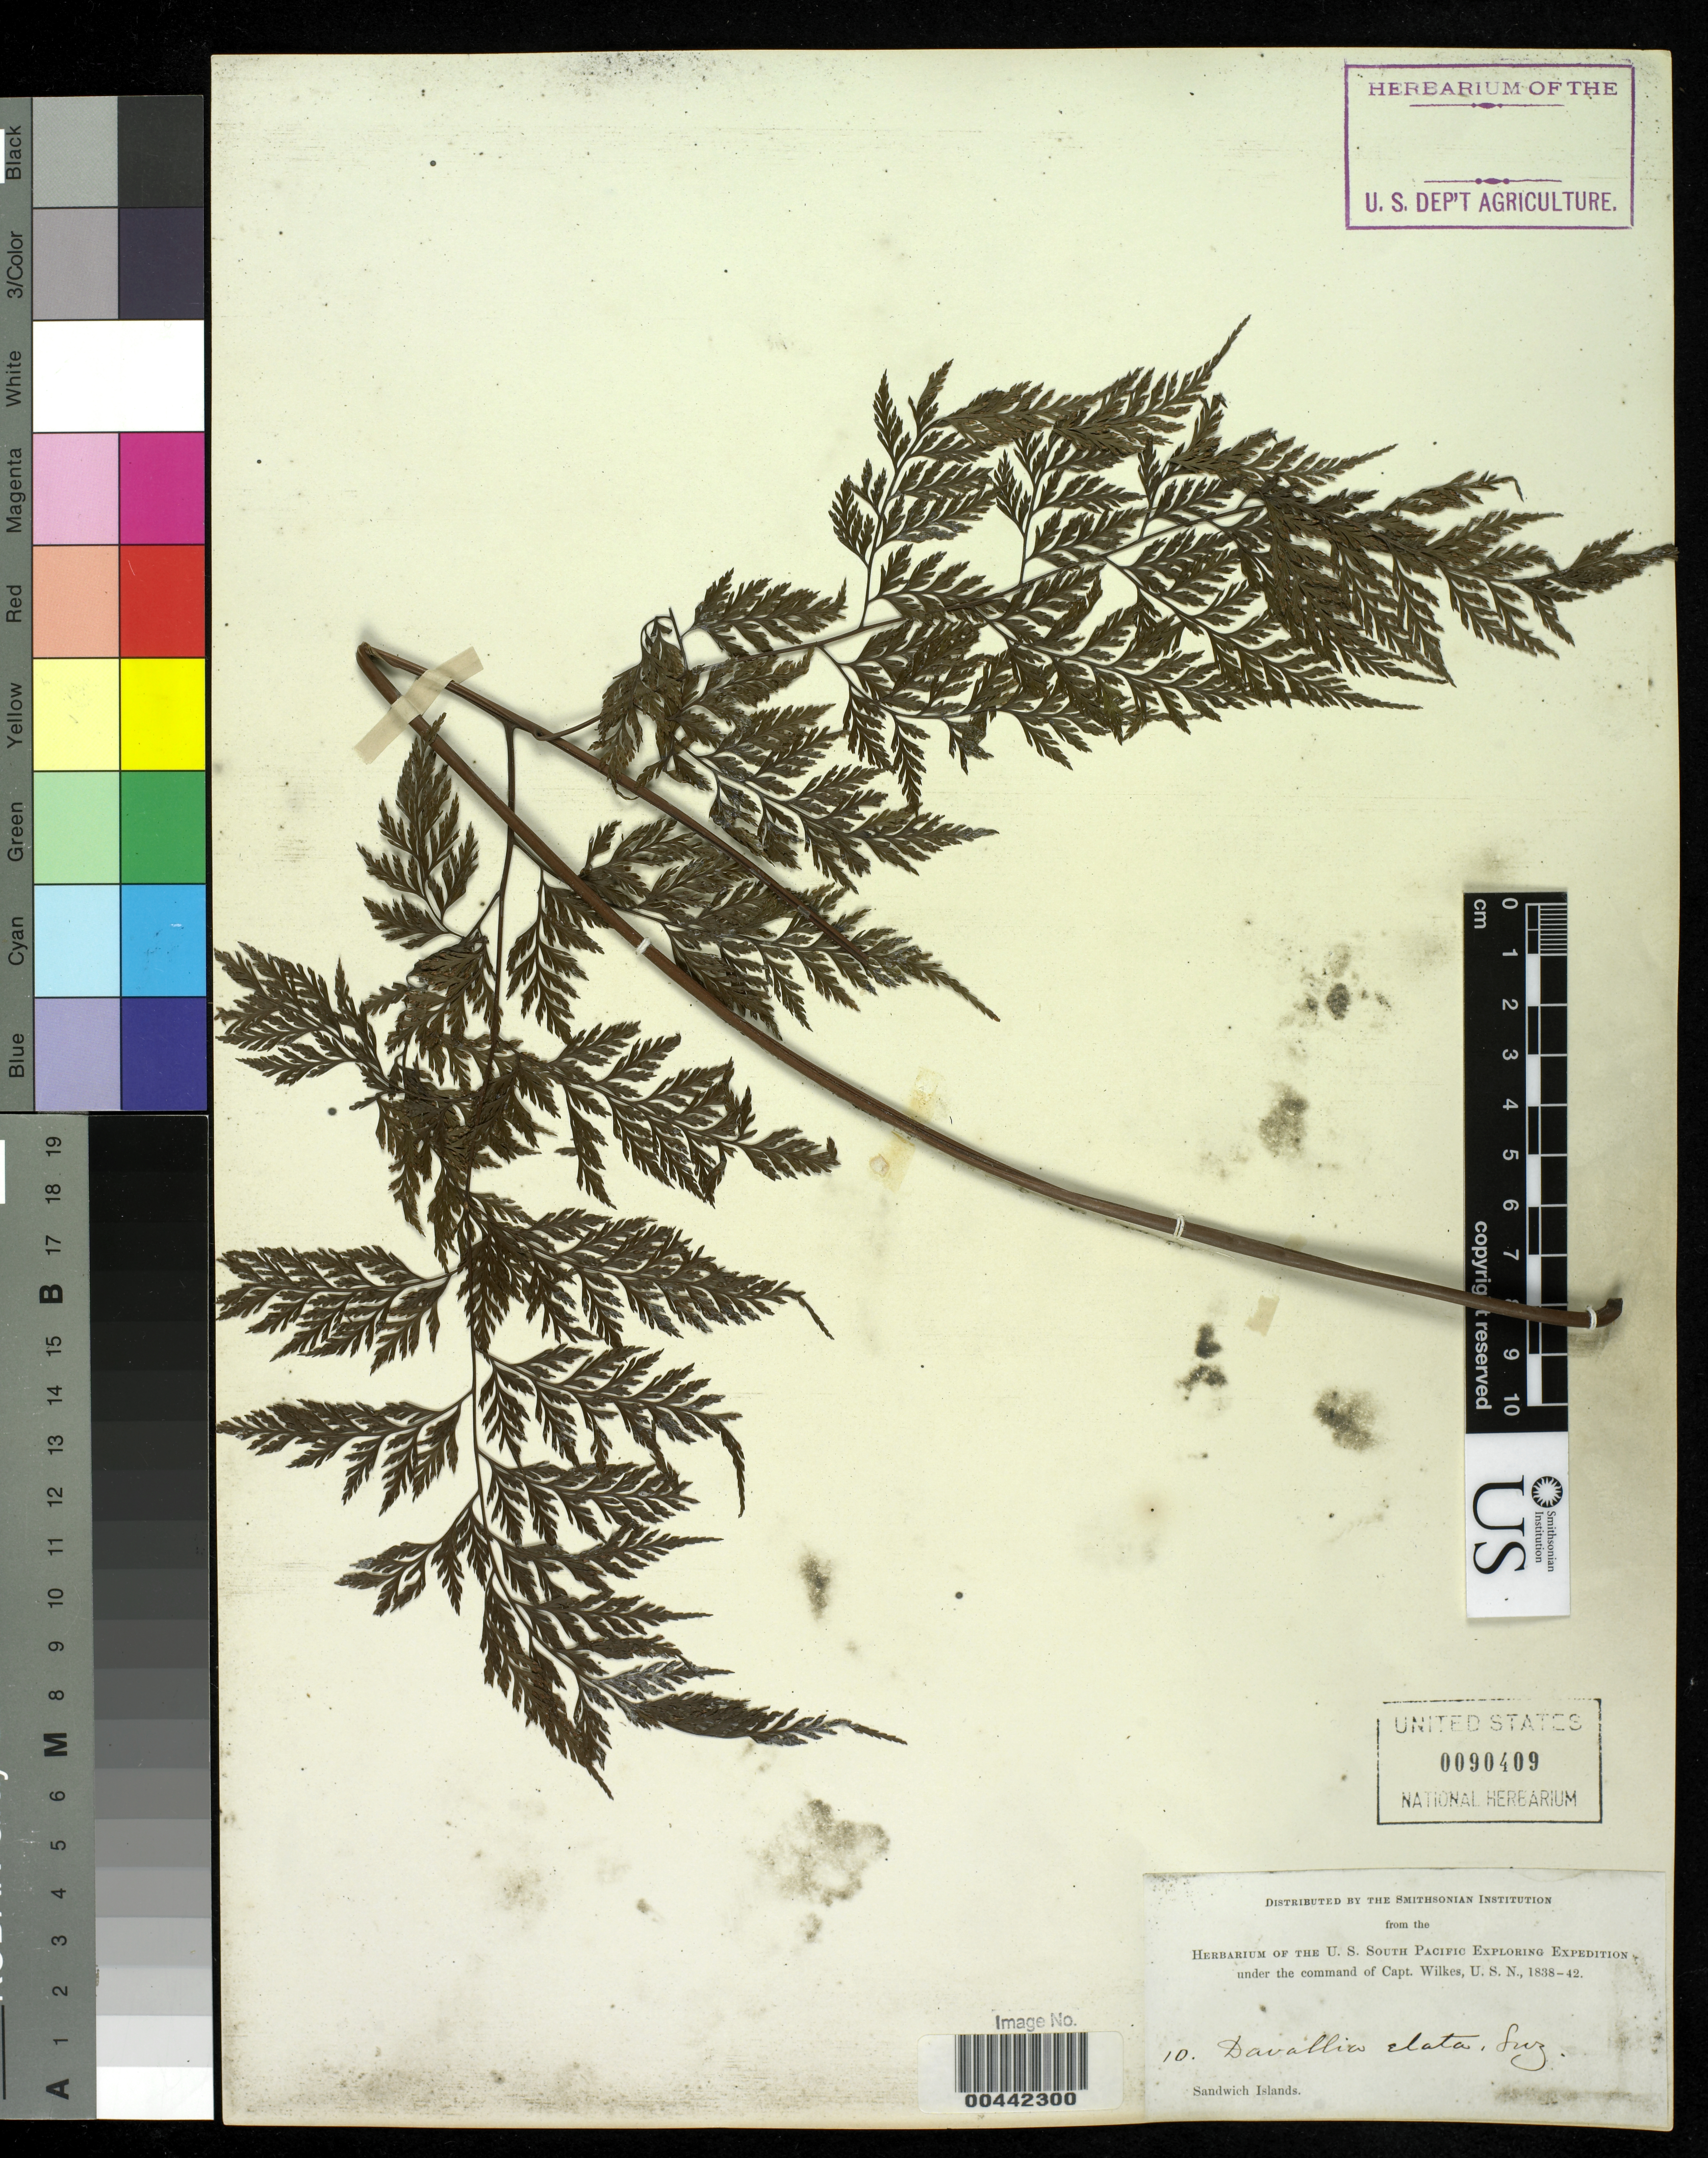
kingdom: Plantae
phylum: Tracheophyta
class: Polypodiopsida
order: Polypodiales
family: Davalliaceae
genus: Wibelia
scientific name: Wibelia denticulata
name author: (Burm. f.) M. Kato & Tsutsumi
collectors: Wilkes Explor. Exped.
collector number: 10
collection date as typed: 1838 to -- --- 1842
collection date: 1838/1842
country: United States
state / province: Hawaii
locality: Sandwich Islands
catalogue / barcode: US 90409